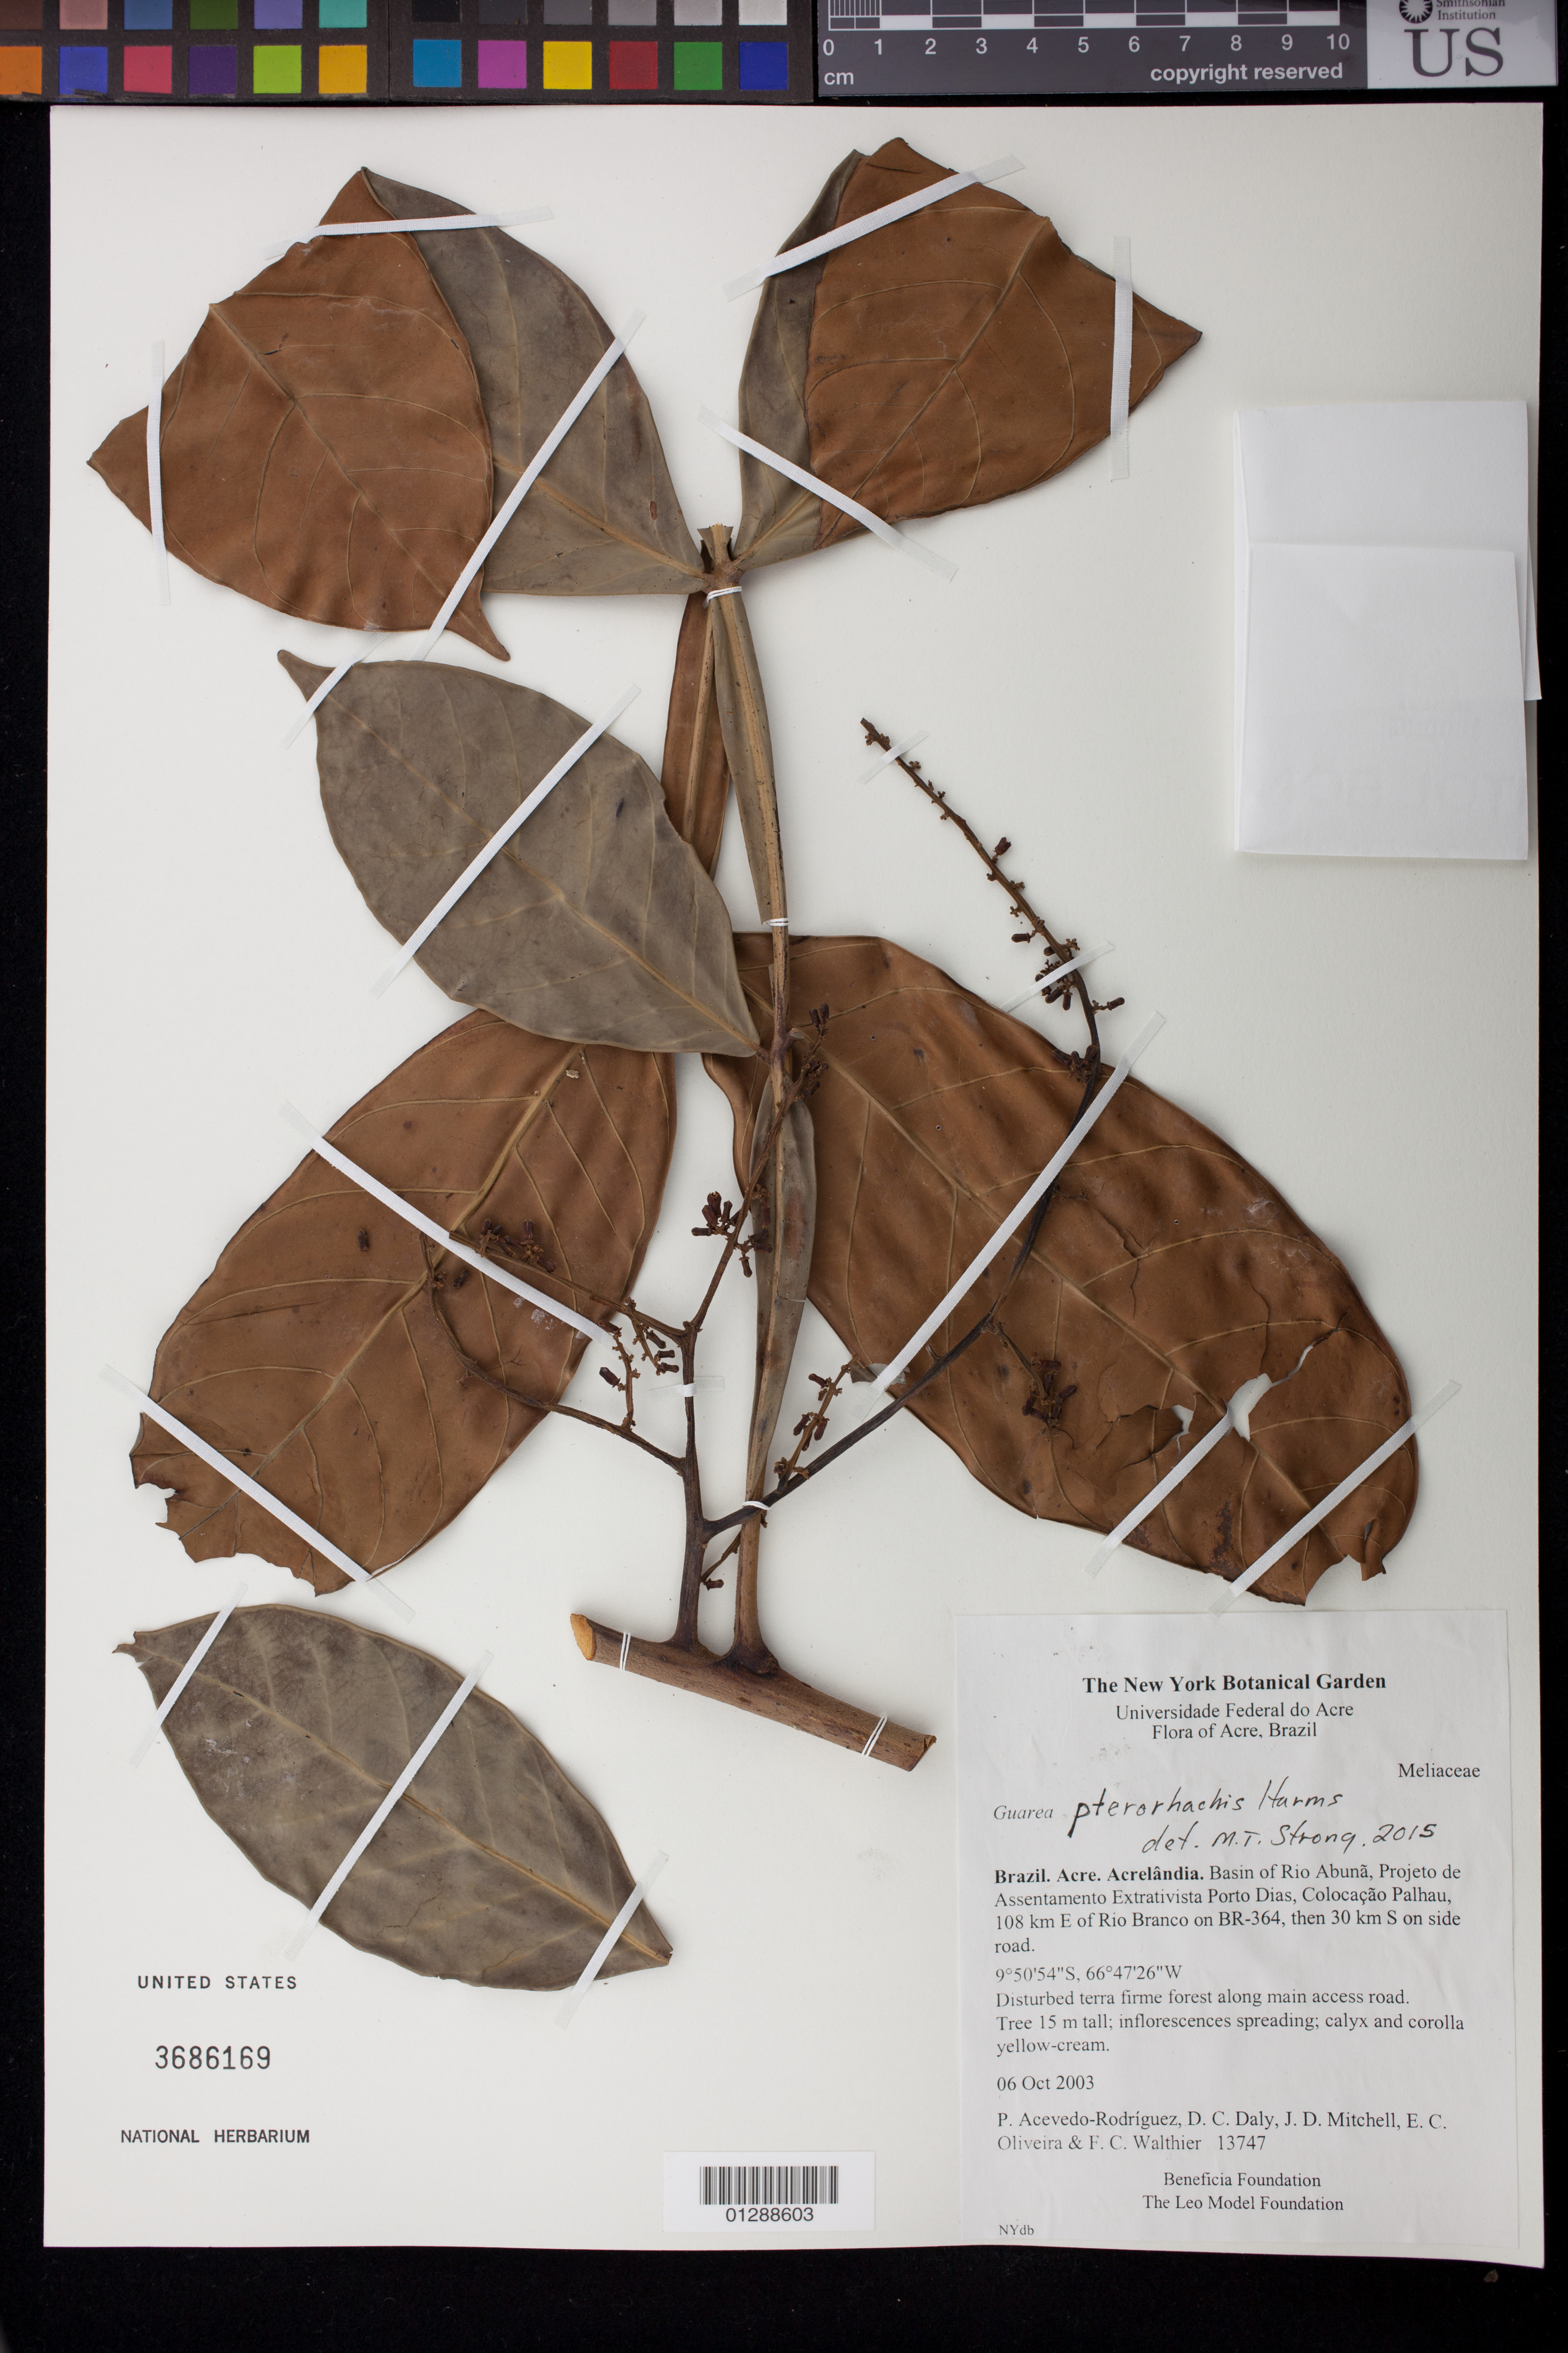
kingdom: Plantae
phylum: Tracheophyta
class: Magnoliopsida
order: Sapindales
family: Meliaceae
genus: Guarea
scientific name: Guarea pterorhachis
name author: Harms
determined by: Strong, M. T., (US), Smithsonian Institution - National Museum of Natural History (UNITED STATES)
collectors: P. Acevedo-Rodr., D. C. Daly, J. D. Mitchell, E. Oliveira & F. C. Walthier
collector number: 13747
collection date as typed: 06 Oct 2003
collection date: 2003-10-06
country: Brazil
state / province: Acre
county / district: Acrelândia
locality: Acre: Mun. Acrelândia. Basin of Rio Abuna, Projeto de Assentamento Extrativista Porto Dias, Colocaçao Palhau, 108 km E of Rio Branco on BR-364, then 30 km S on side road.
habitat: Disturbed terra firme forest along main access road.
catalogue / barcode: US 3686169